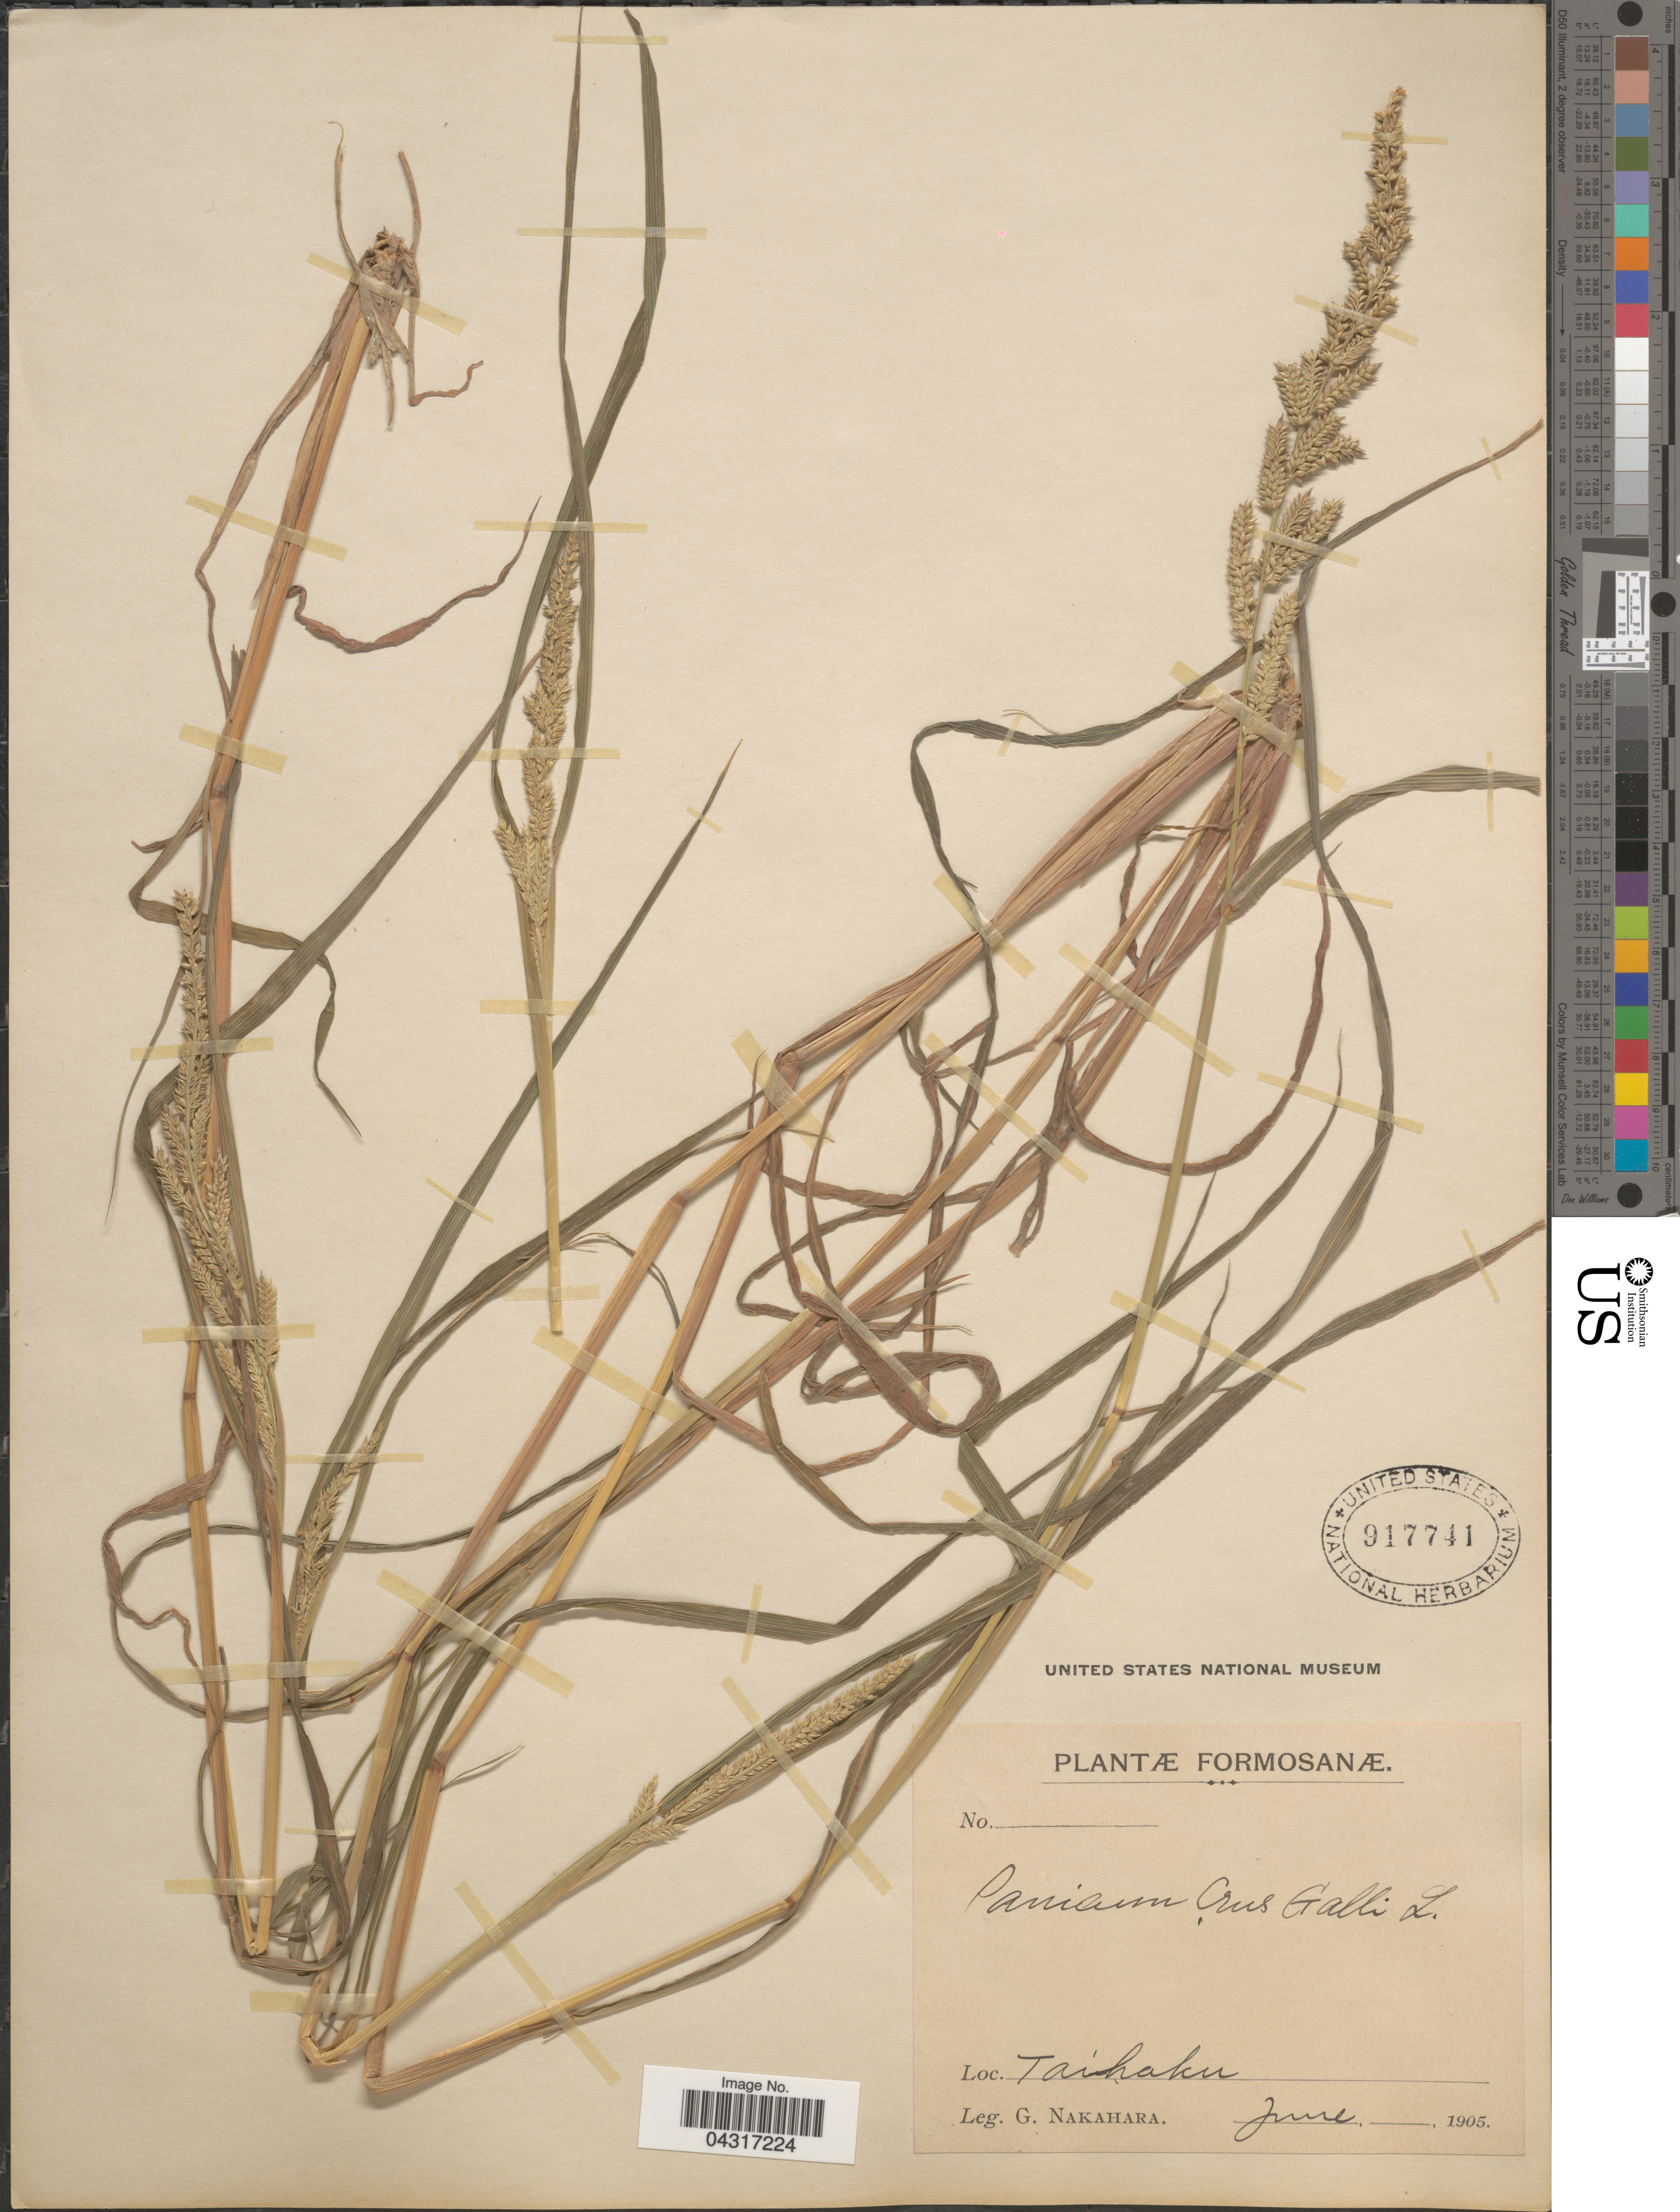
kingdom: Plantae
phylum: Tracheophyta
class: Liliopsida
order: Poales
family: Poaceae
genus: Echinochloa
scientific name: Echinochloa crus-galli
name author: (L.) P. Beauv.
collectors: G. Nakahara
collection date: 1905-06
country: Taiwan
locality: Formosanæ. Taihaku.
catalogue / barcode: US 917741